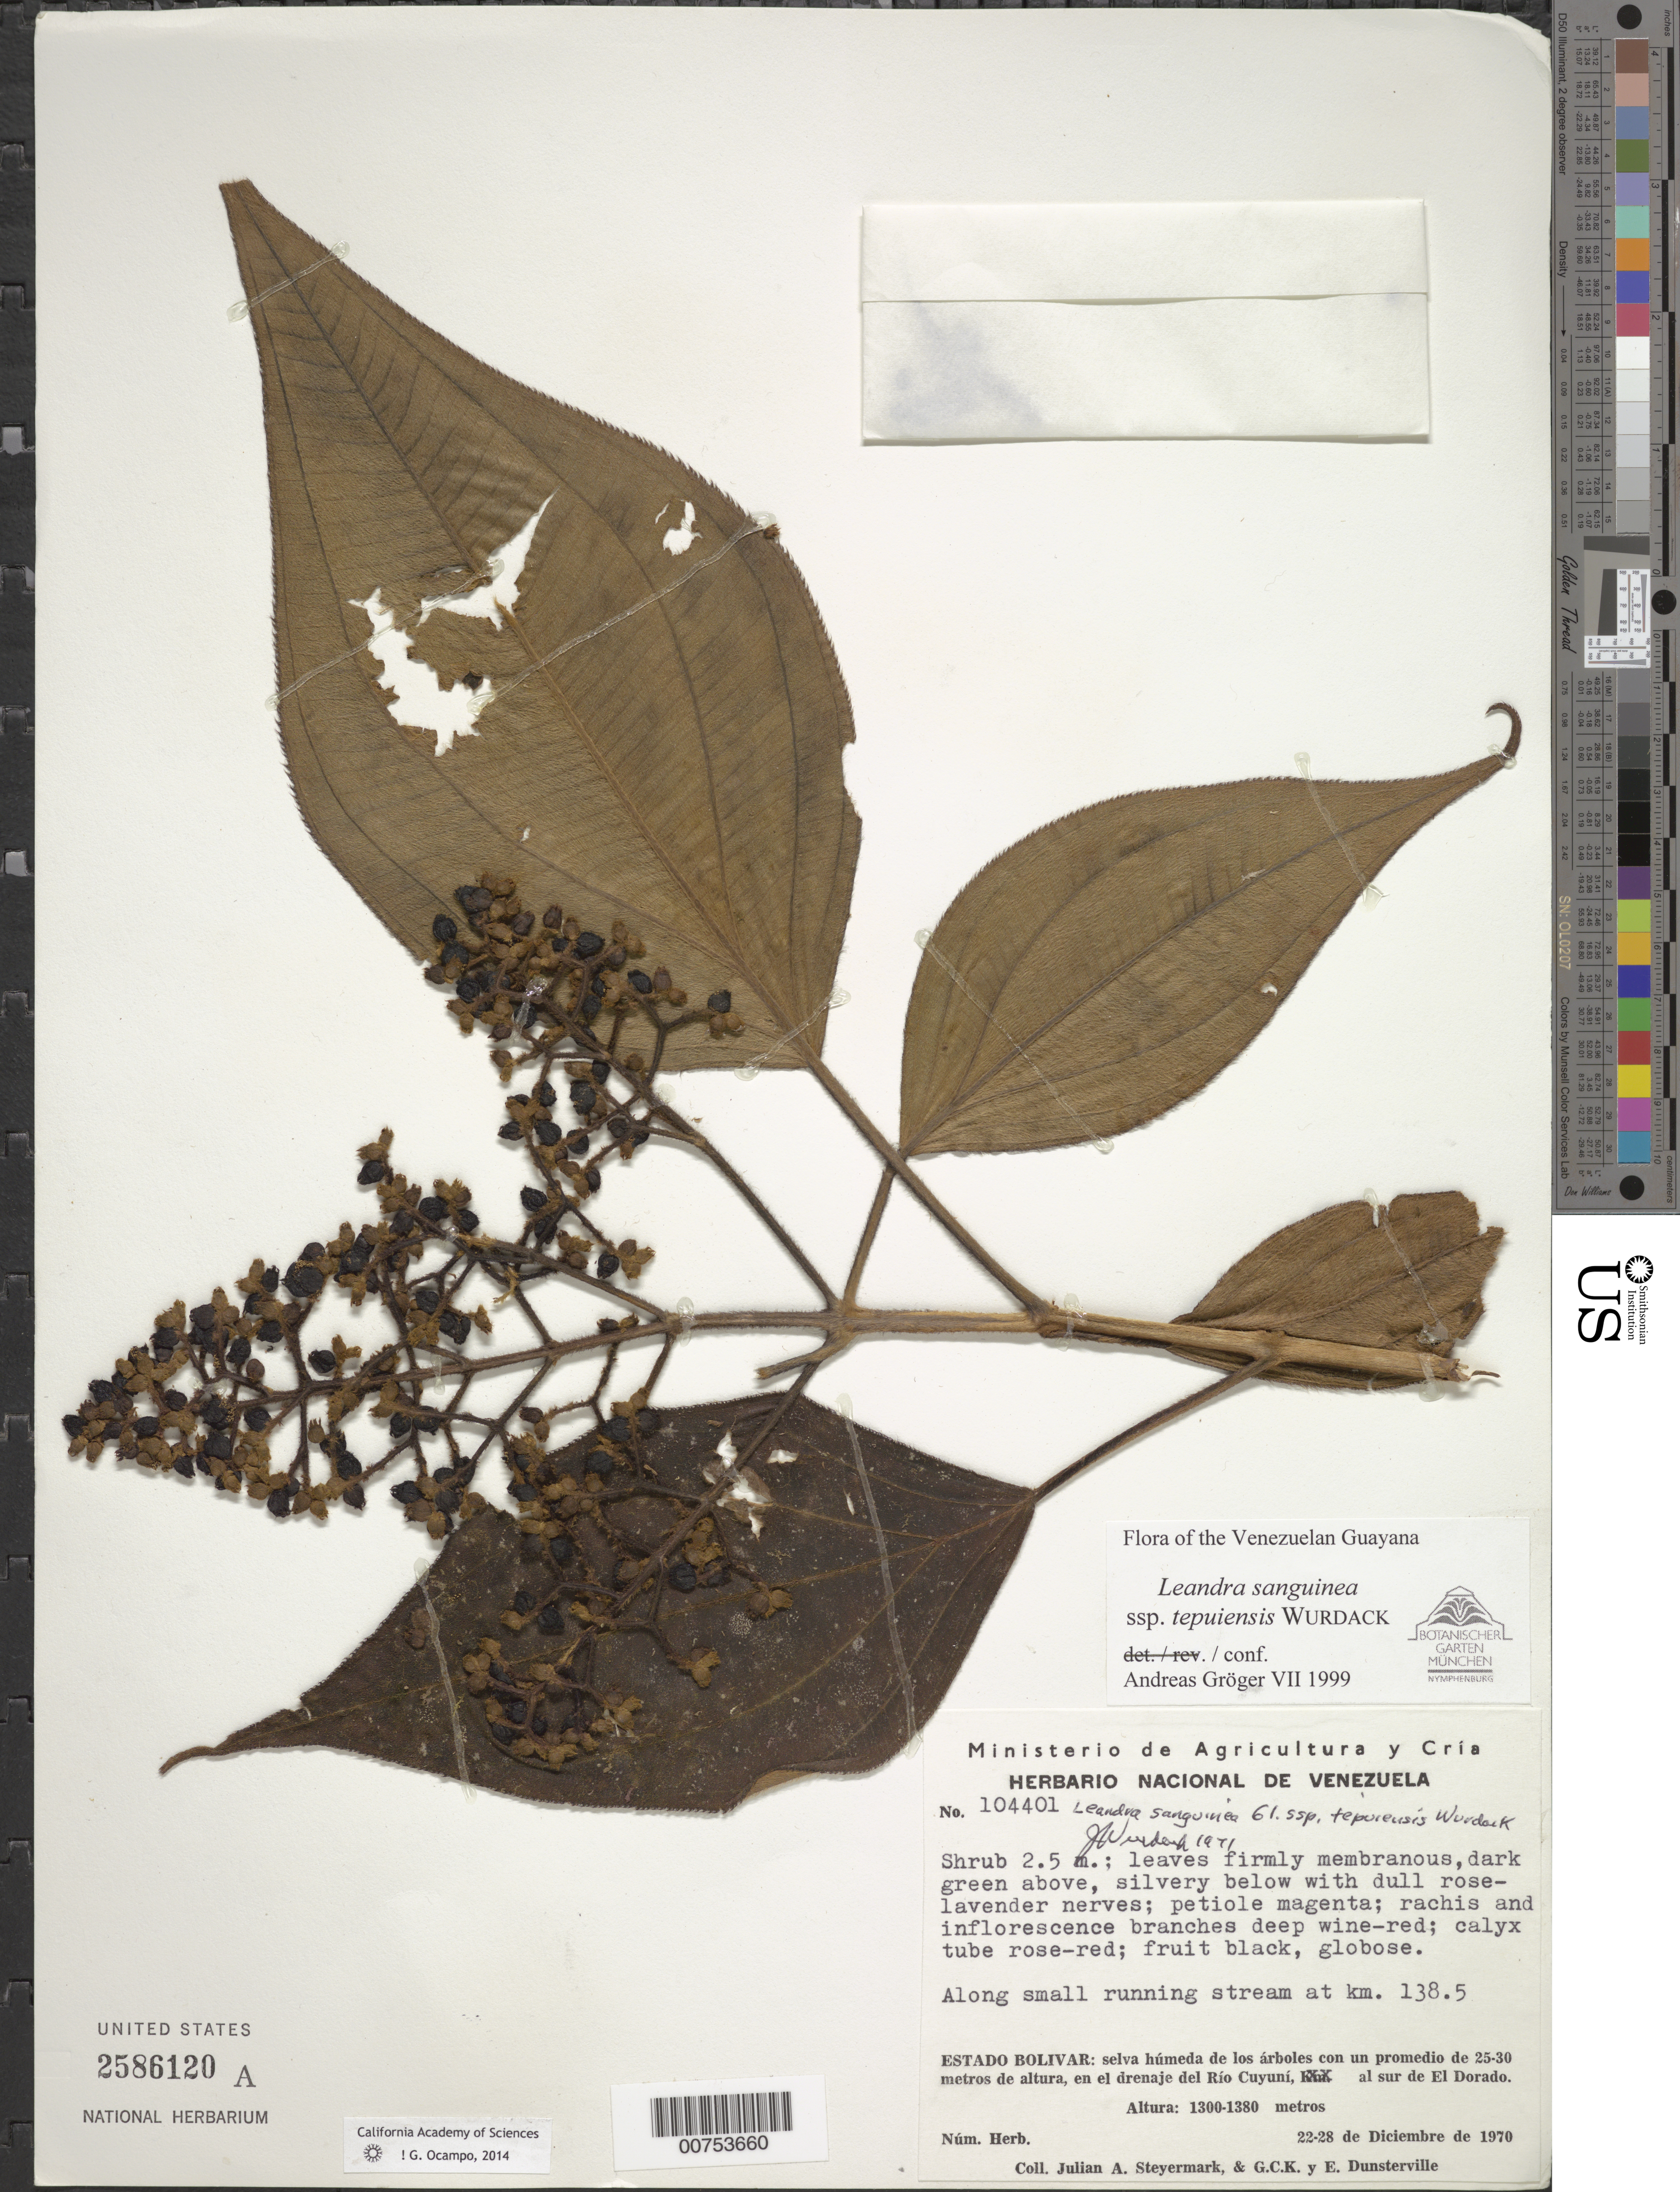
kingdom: Plantae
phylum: Tracheophyta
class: Magnoliopsida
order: Myrtales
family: Melastomataceae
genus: Leandra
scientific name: Leandra sanguinea subsp. tepuiensis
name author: Wurdack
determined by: Gröger, A.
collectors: J. Steyermark, G. C. K. Dunsterville & E. Dunsterville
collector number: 104401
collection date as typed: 22-Dec-70 to 28-Dec-70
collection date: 1970-12-22/1970-12-28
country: Venezuela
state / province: Bolívar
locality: Río Cuyuni drainage, S of El Dorado, km 138.5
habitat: Along small running stream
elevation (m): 1300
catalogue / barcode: US 2586120A